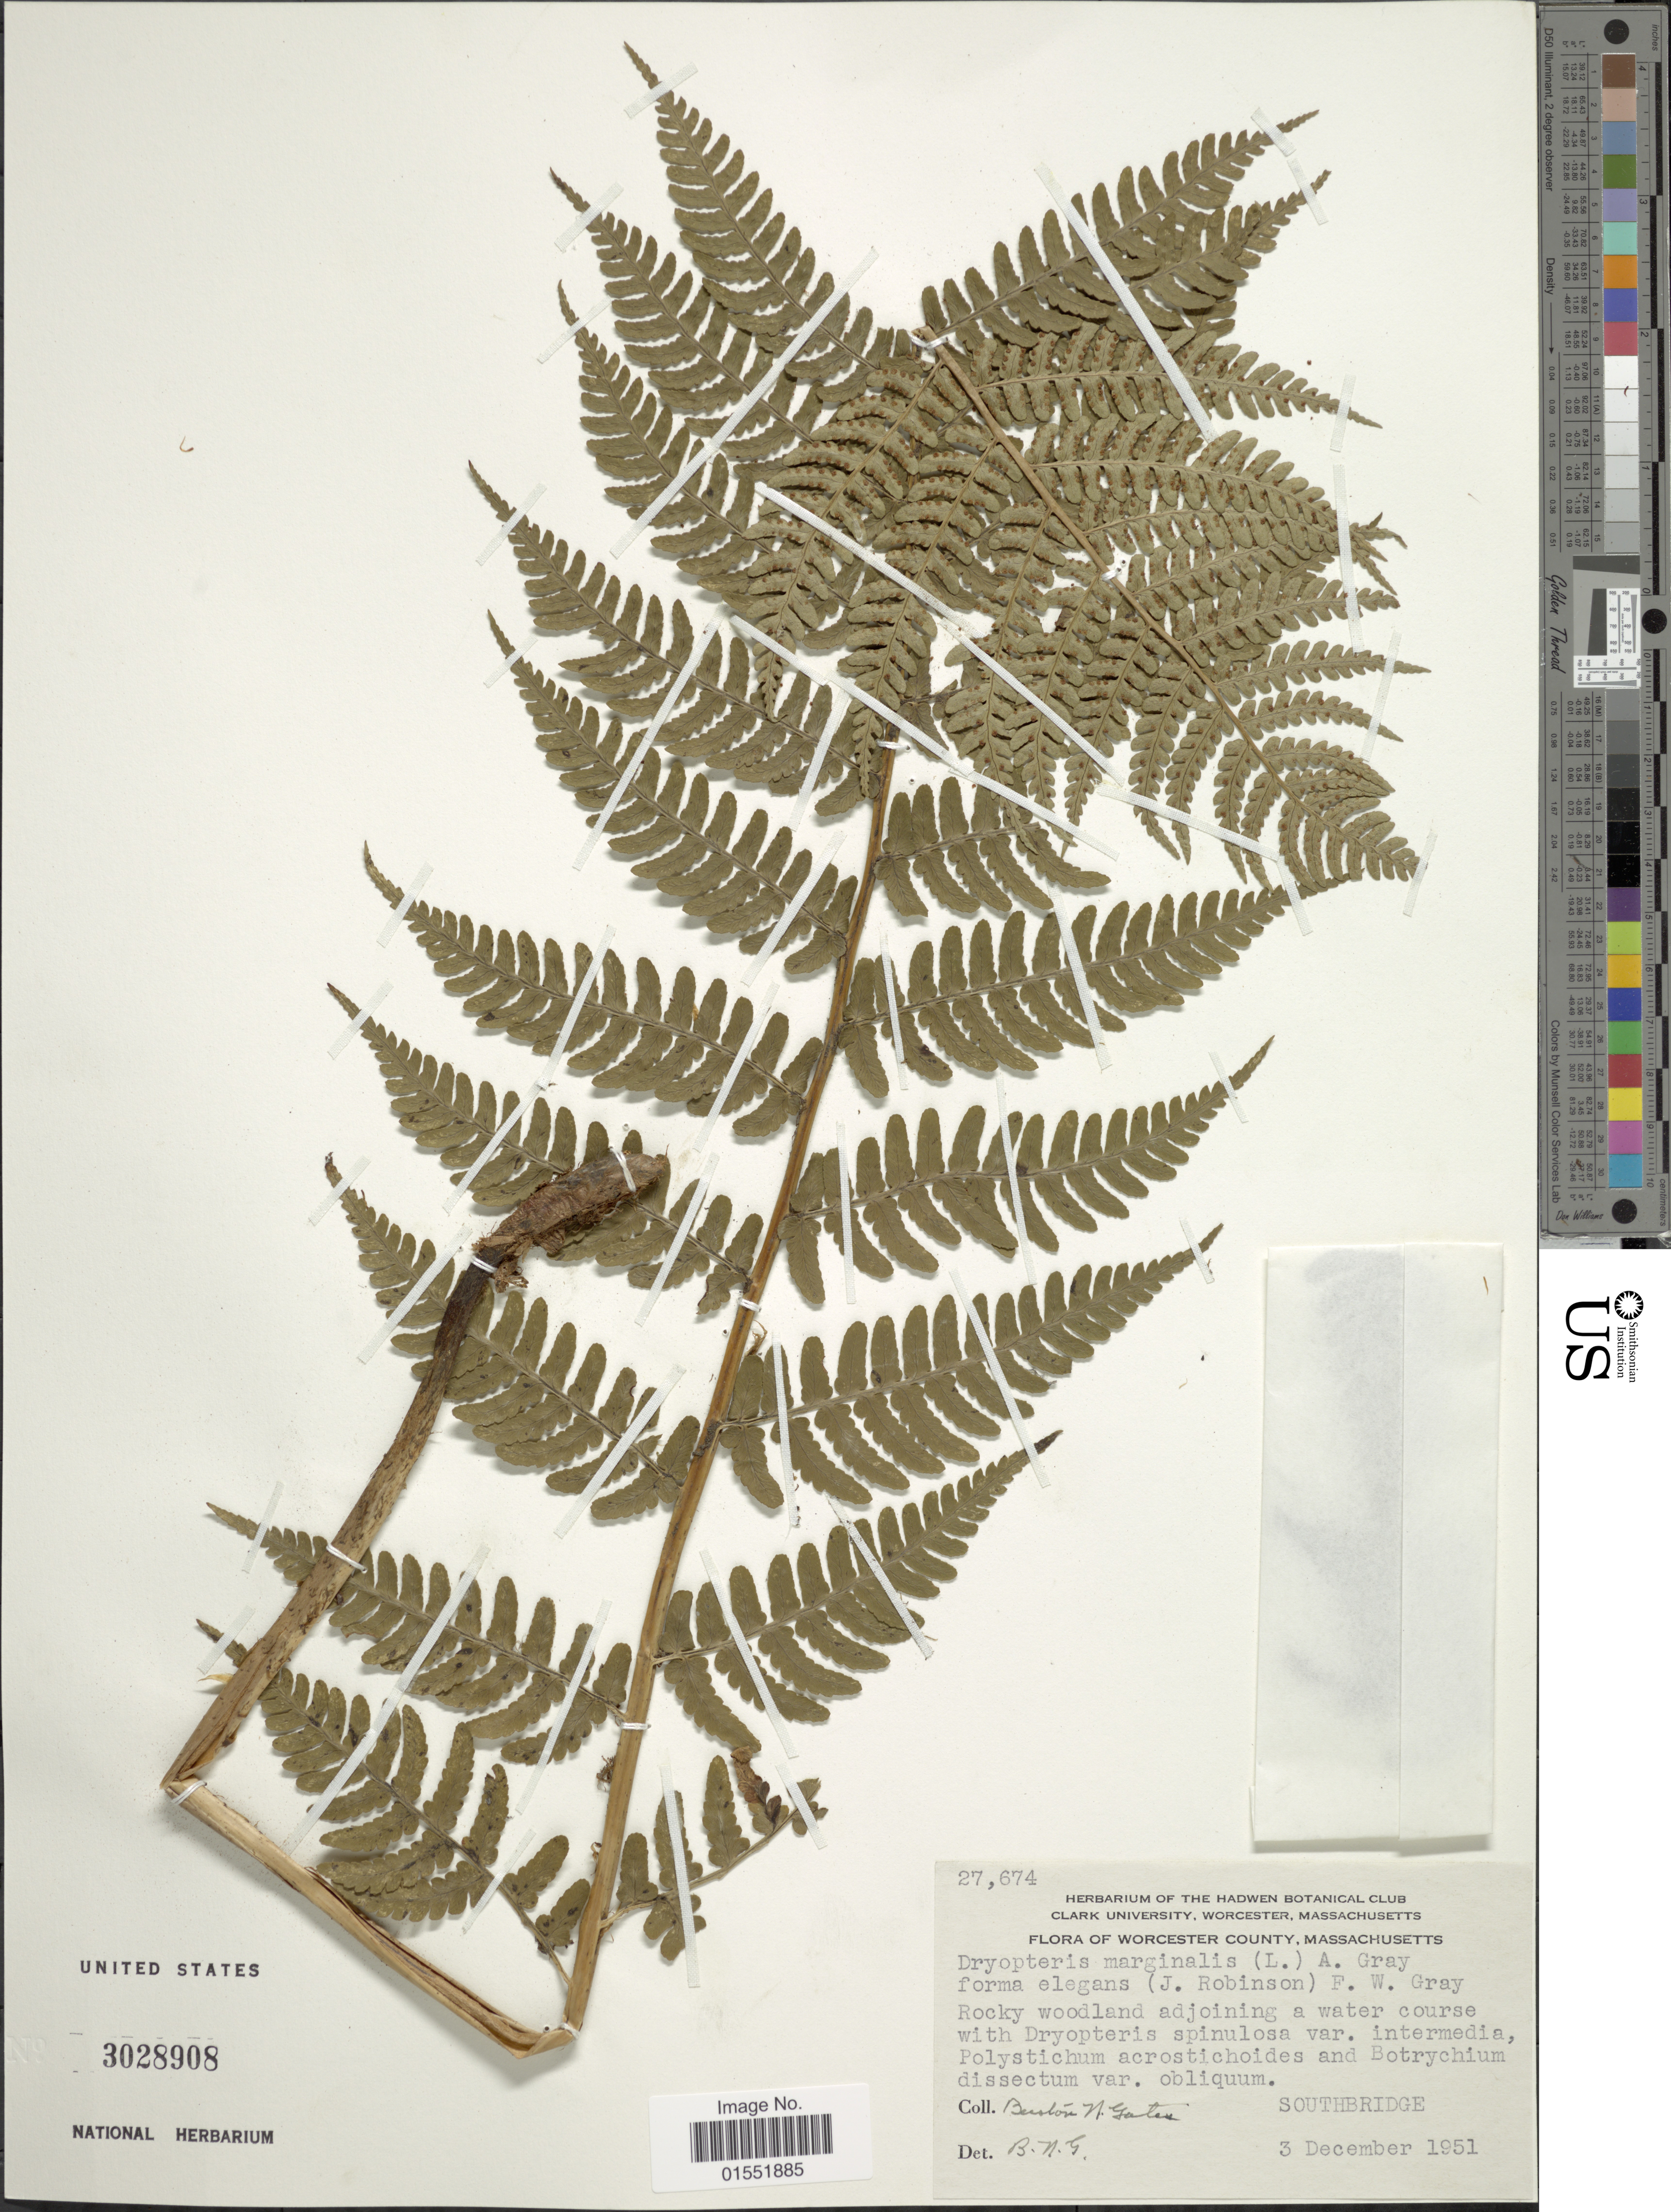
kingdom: Plantae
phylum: Tracheophyta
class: Polypodiopsida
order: Polypodiales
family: Dryopteridaceae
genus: Dryopteris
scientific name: Dryopteris marginalis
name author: (L.) A. Gray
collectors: B. N. Gates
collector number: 27674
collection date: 1951-12-03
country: United States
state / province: Massachusetts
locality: Worcester County. Southbridge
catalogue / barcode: US 3028908